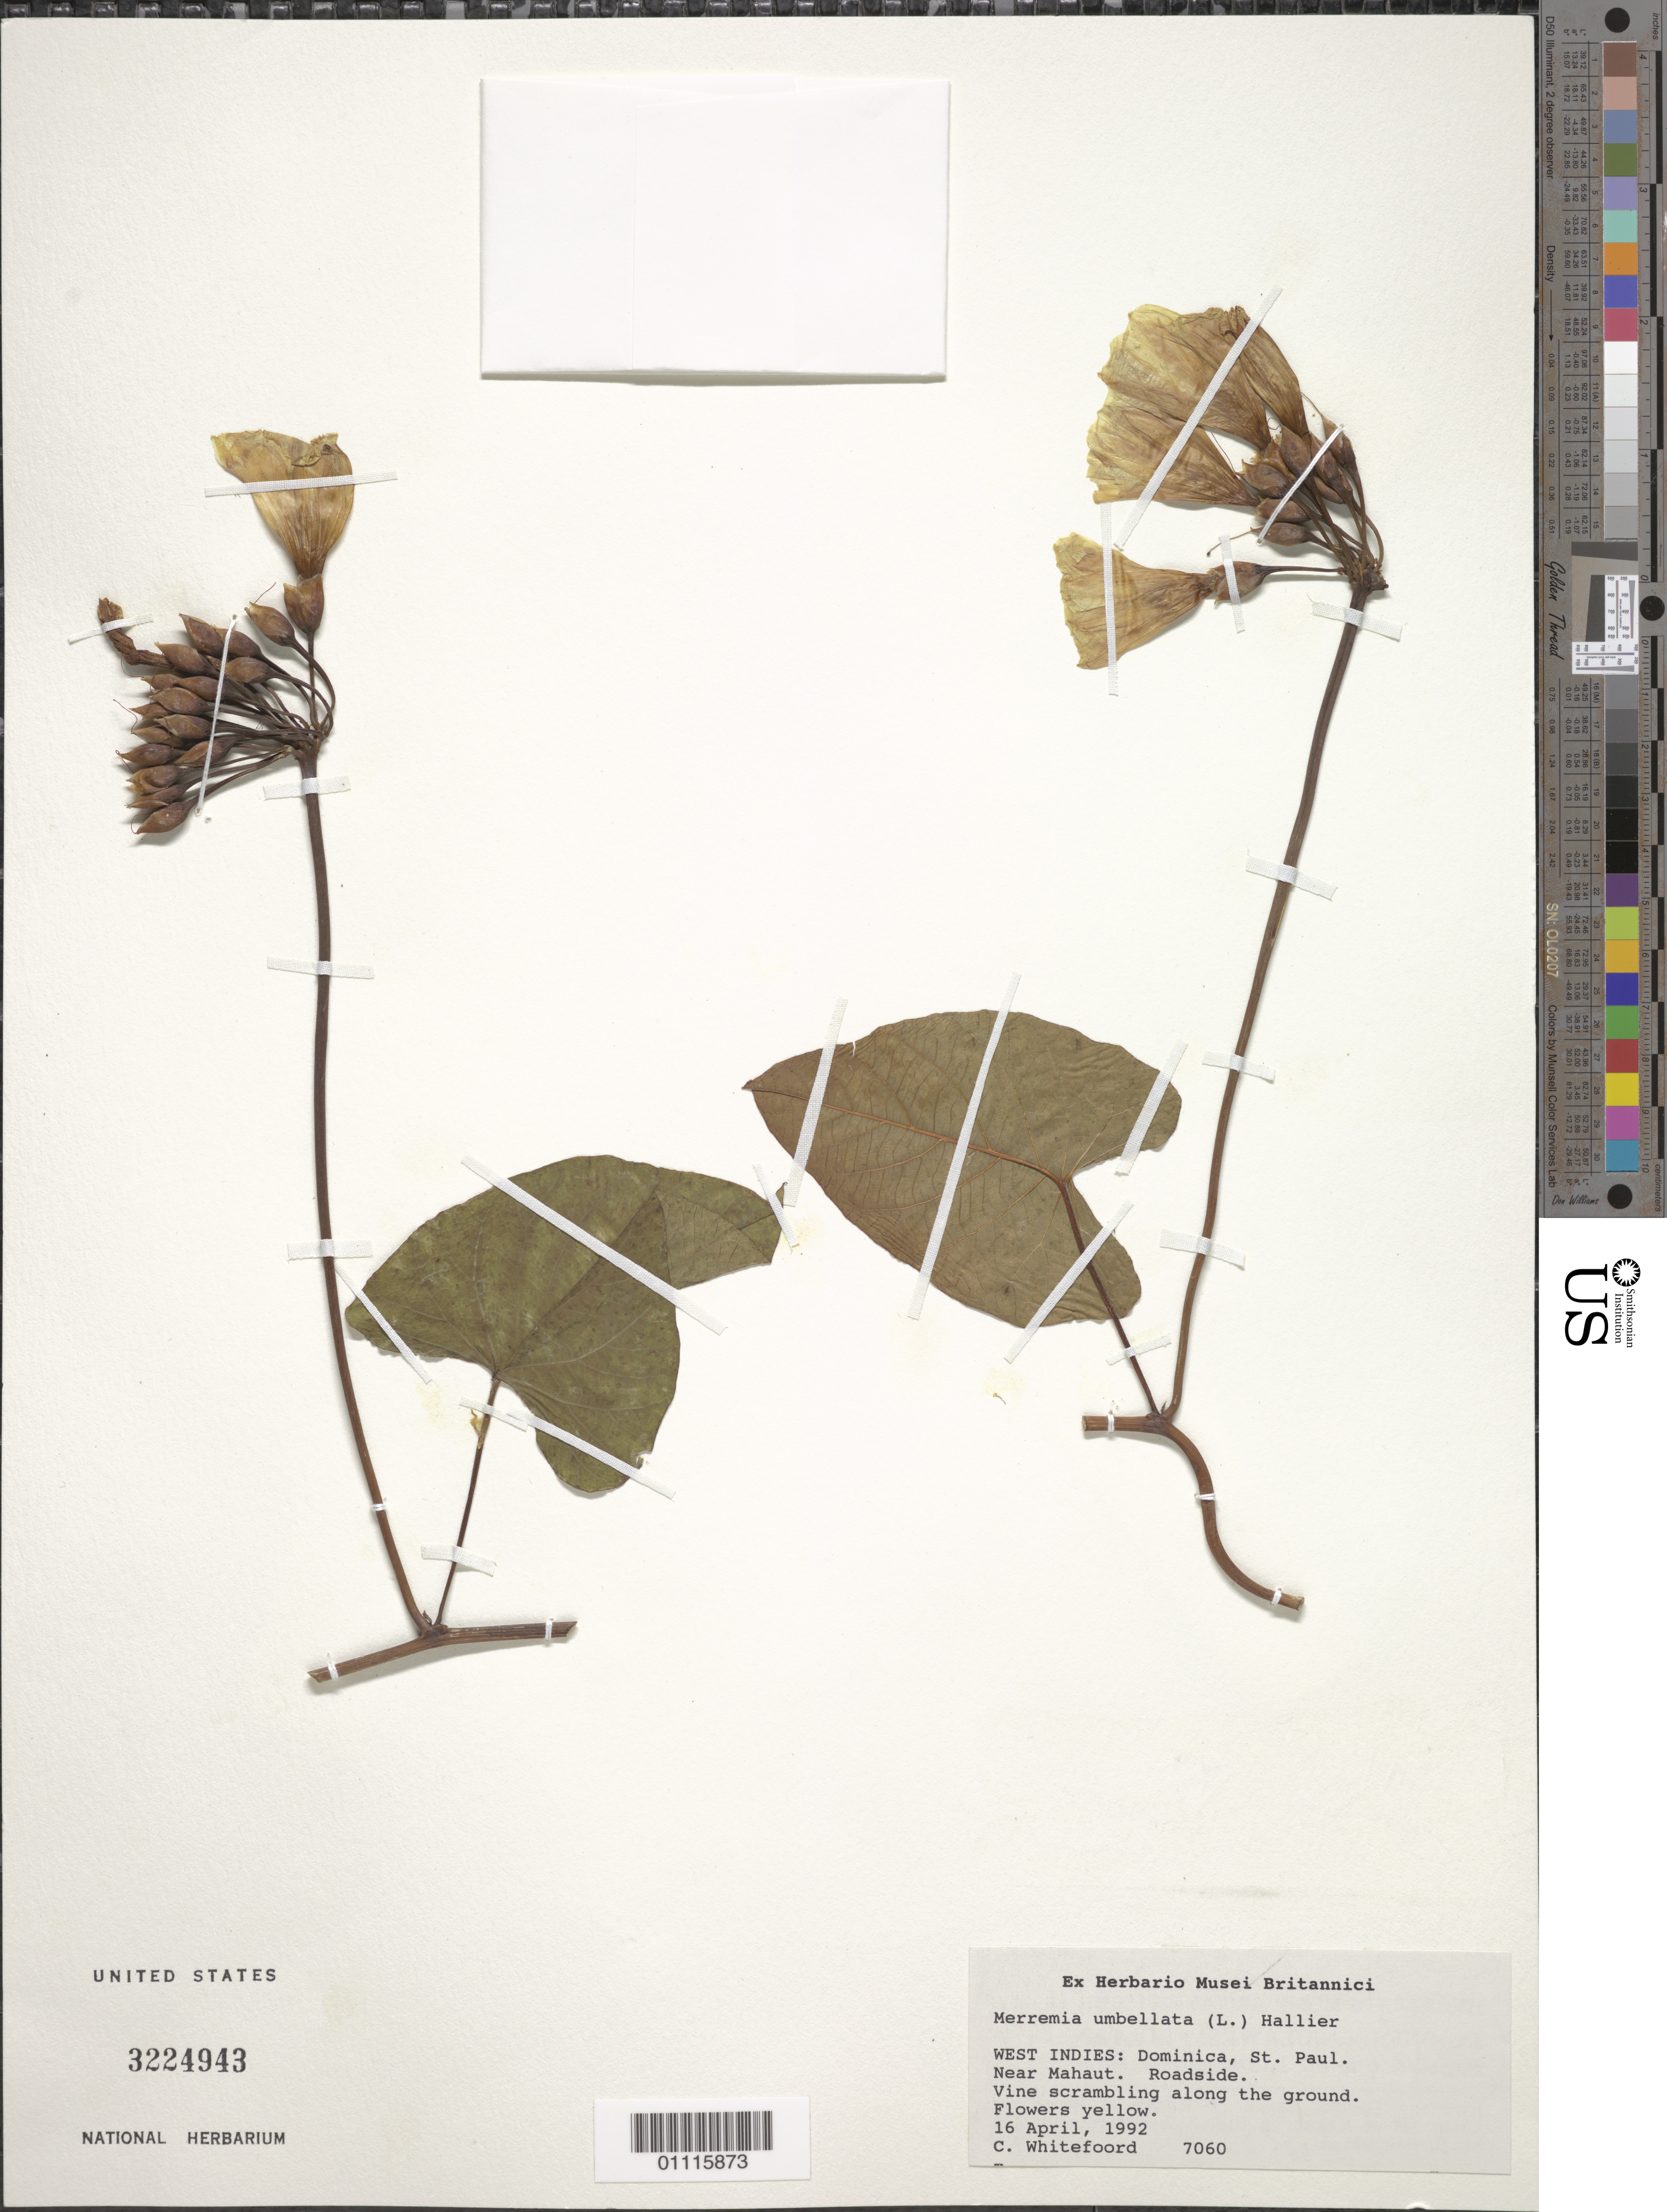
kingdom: Plantae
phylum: Tracheophyta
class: Magnoliopsida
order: Solanales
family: Convolvulaceae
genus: Camonea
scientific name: Camonea umbellata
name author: (L.) A. R. Simões & Staples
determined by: Strong, Mark T., (BOT), Smithsonian Institution - National Museum of Natural History (UNITED STATES)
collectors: C. Whitefoord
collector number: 7060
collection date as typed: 16 Apr 1992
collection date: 1992-04-16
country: Dominica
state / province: St. Paul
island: Dominica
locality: Near Mahaut. Roadside.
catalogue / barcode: US 3224943